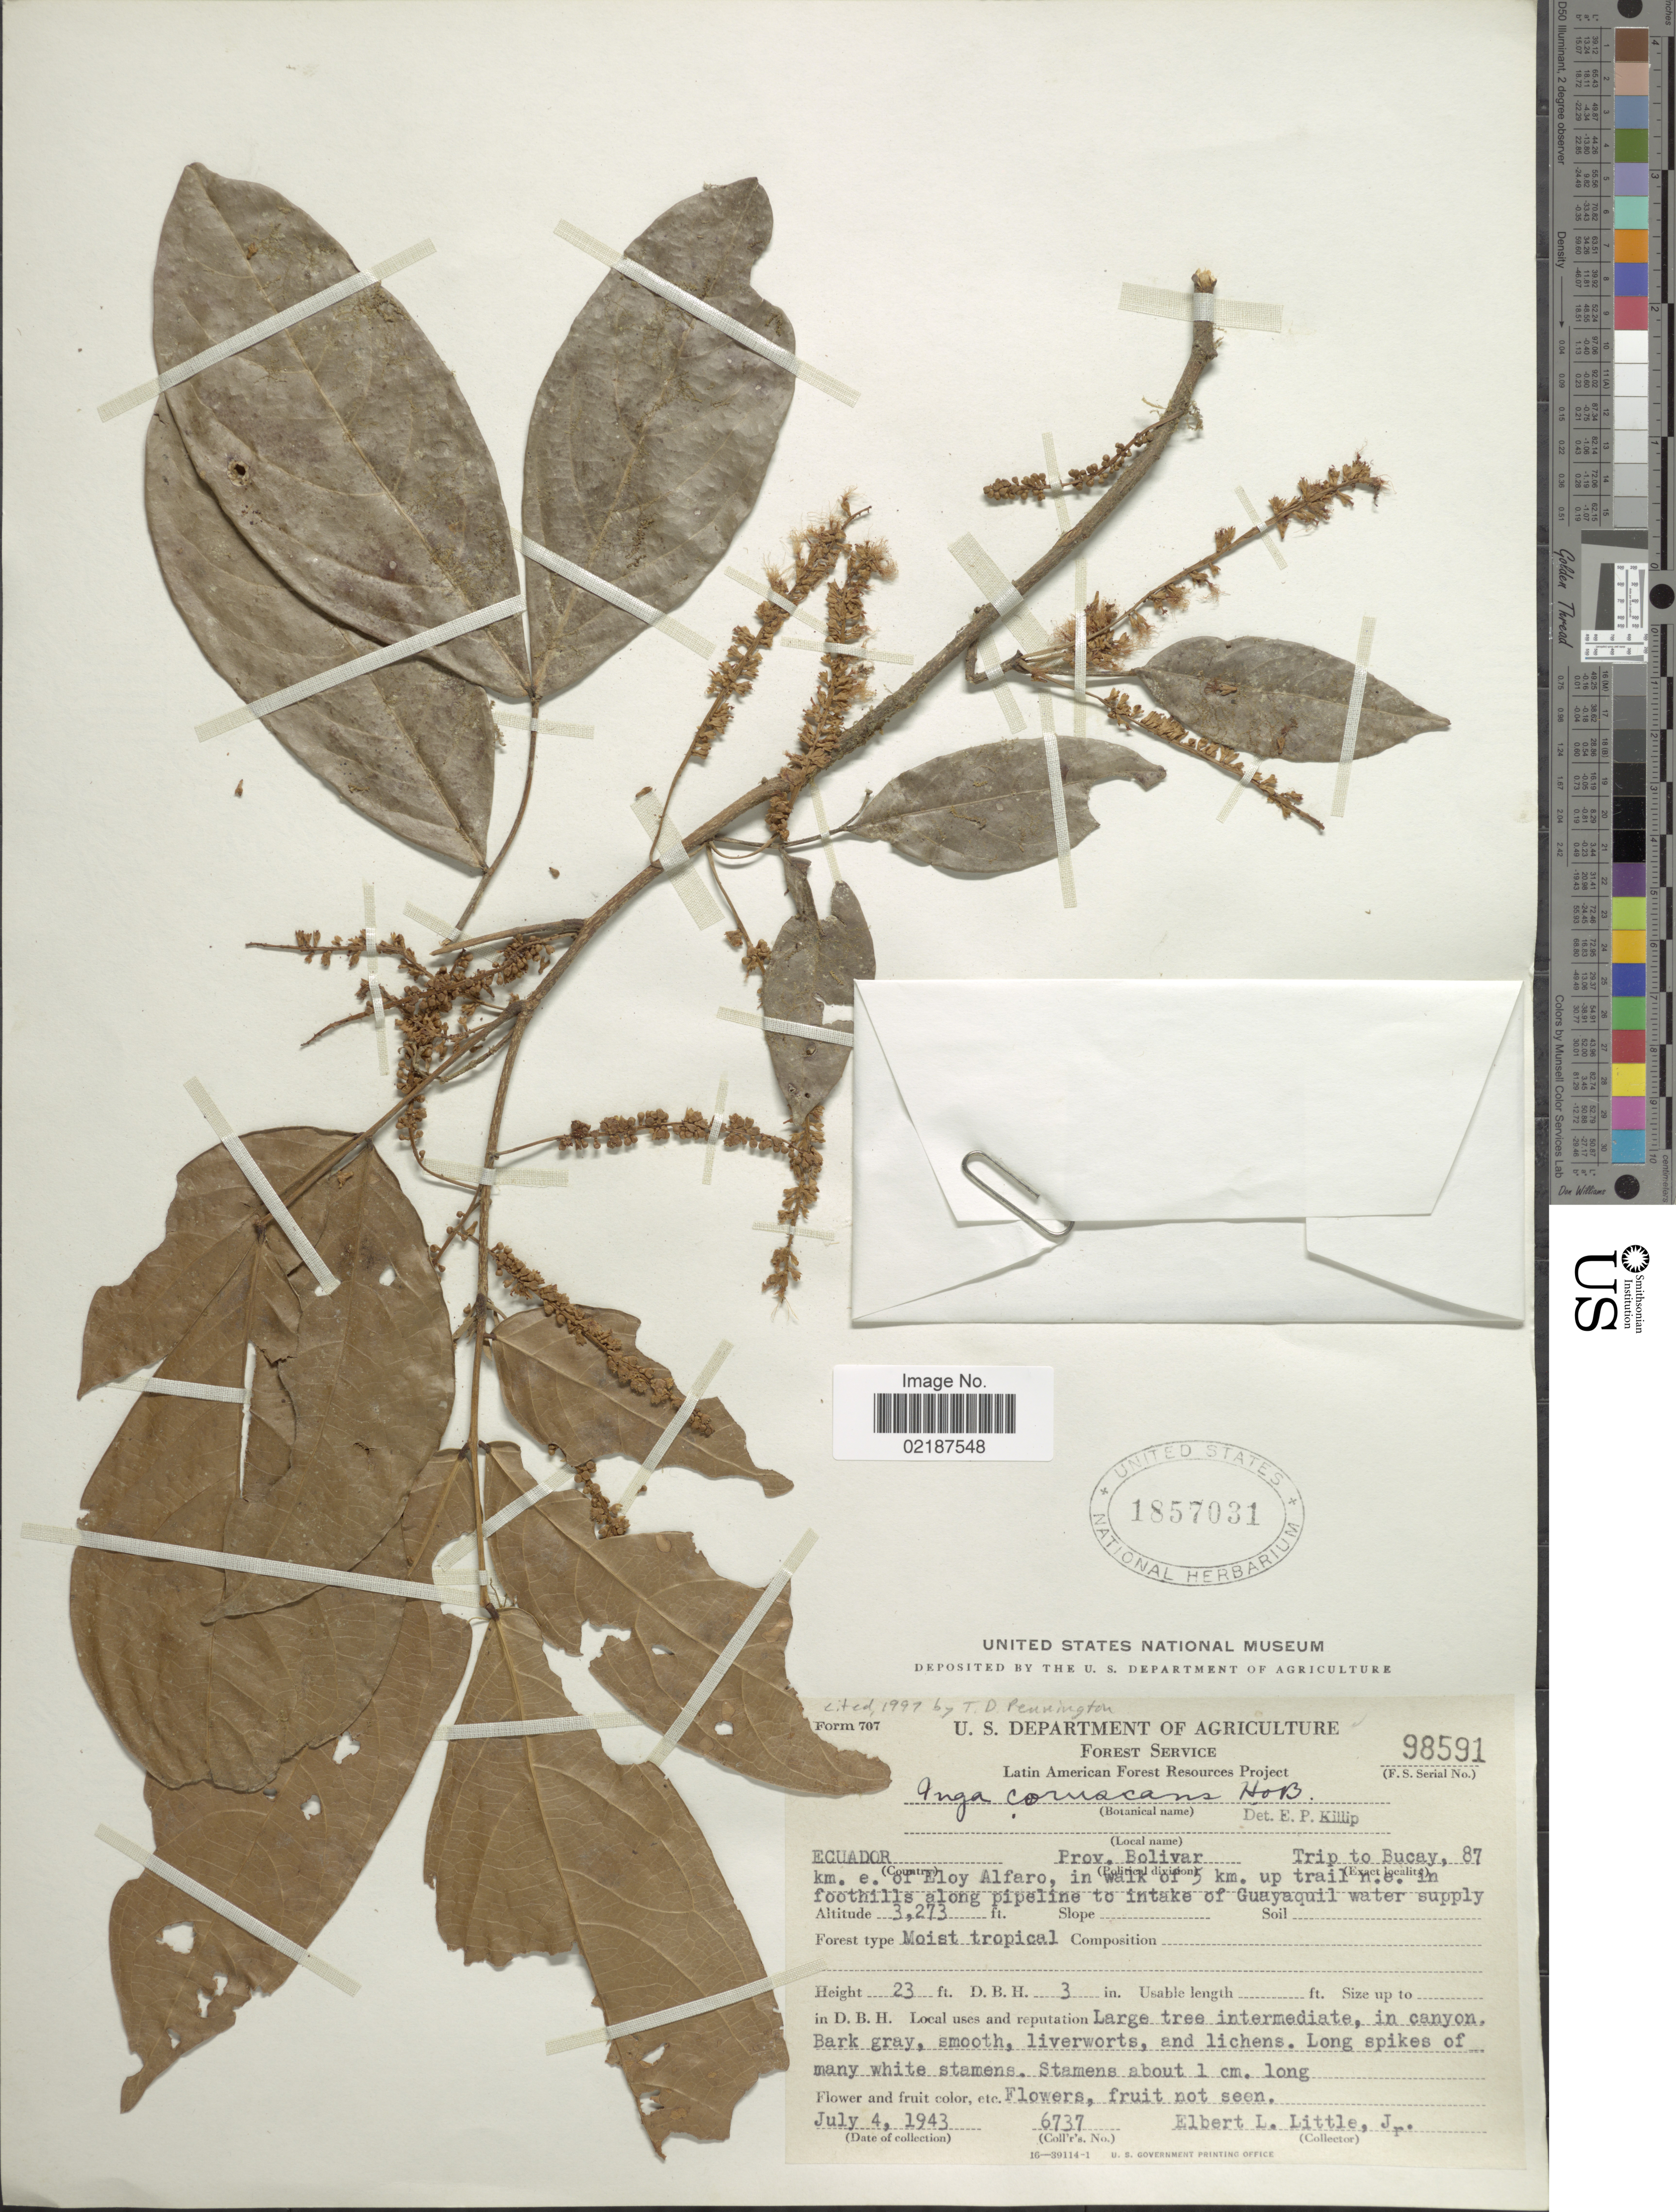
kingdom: Plantae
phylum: Tracheophyta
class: Magnoliopsida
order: Fabales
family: Fabaceae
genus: Inga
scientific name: Inga coruscans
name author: Humb. & Bonpl. ex Willd.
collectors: E. L. Little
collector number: /98591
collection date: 1943-07-04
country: Ecuador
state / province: Bolívar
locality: Prov. Bolivar, Trip to Bucay, 87 km. e. of Eloy Alfaro, in walk of 5 km. up to trail n.e. in foothills along pipeline to intake of Guayaquil water supply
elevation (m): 998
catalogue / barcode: US 1857031